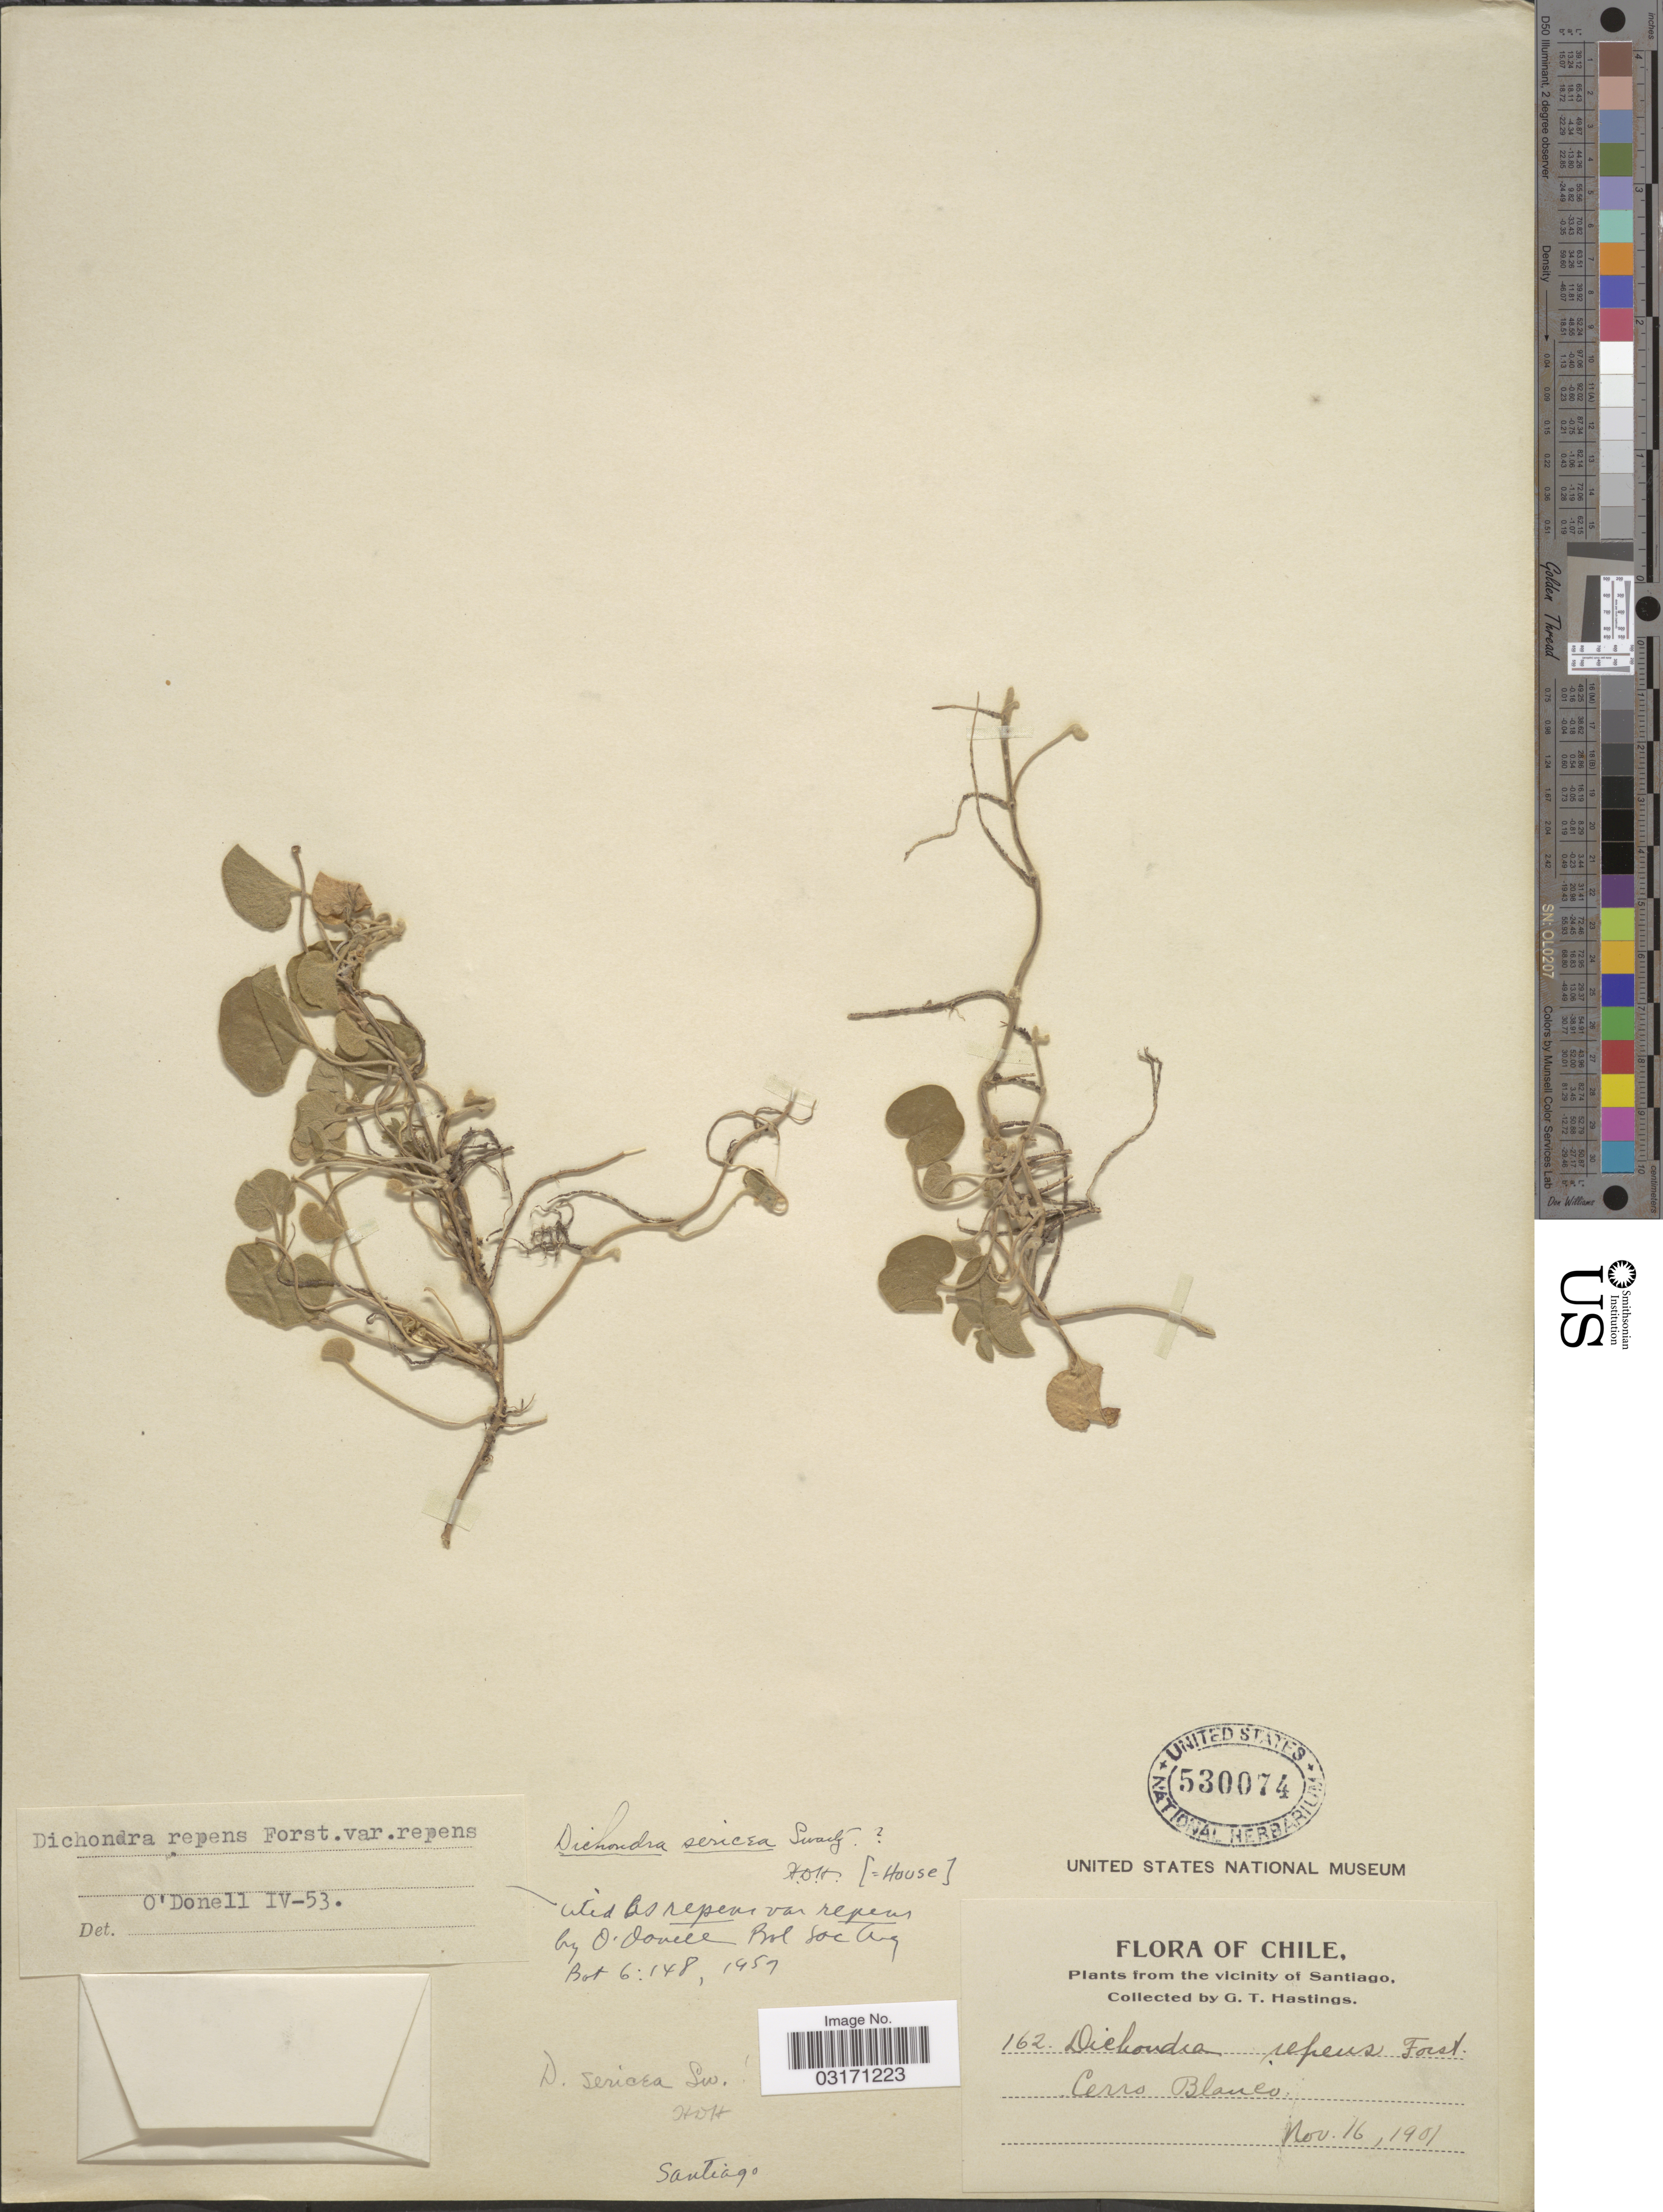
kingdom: Plantae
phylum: Tracheophyta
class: Magnoliopsida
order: Solanales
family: Convolvulaceae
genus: Dichondra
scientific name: Dichondra repens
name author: J.R. Forst. & G. Forst.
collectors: G. Hastings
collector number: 162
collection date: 1901-11-16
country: Chile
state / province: Región Metropolitana (RM)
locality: The vicinity of Santiago. Cerro Blanco.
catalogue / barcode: US 530074